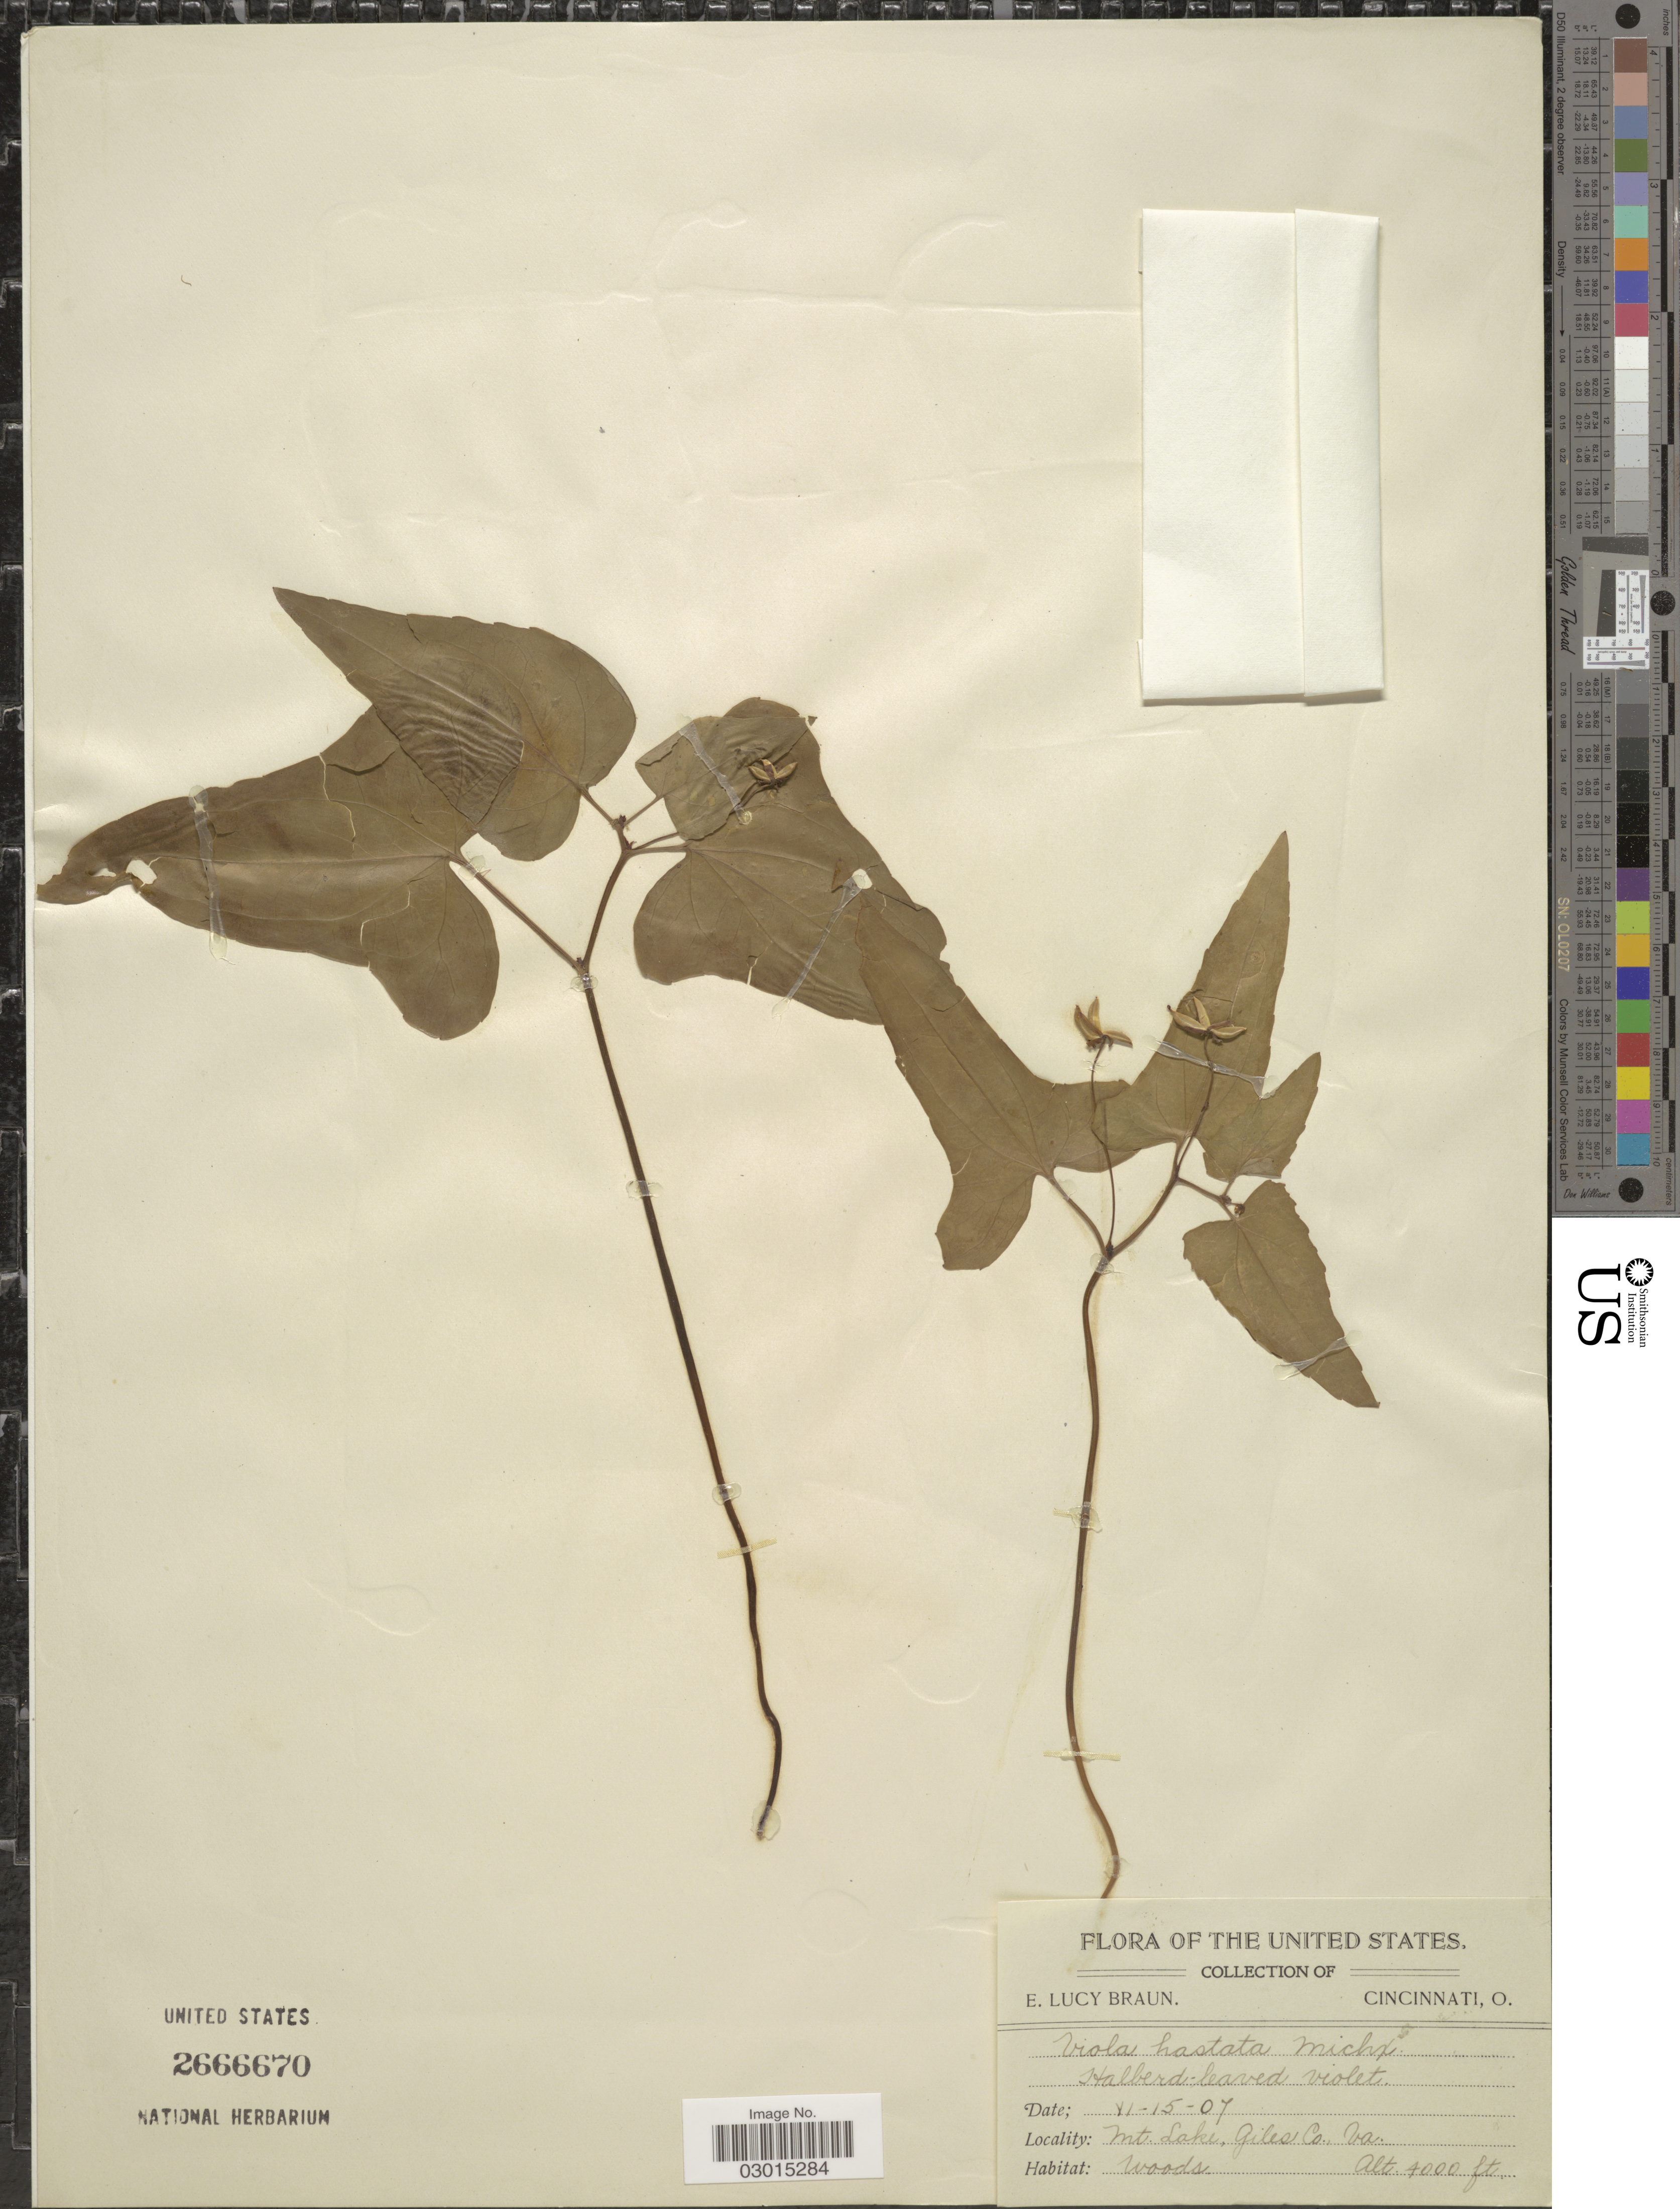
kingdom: Plantae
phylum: Tracheophyta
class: Magnoliopsida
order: Malpighiales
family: Violaceae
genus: Viola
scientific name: Viola hastata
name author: Michx.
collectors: E. L. Braun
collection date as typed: Transcribed d/m/y: 15/6/7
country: United States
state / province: Virginia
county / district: Giles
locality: Mt. Lake, Giles Co., Va.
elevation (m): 1219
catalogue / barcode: US 2666670